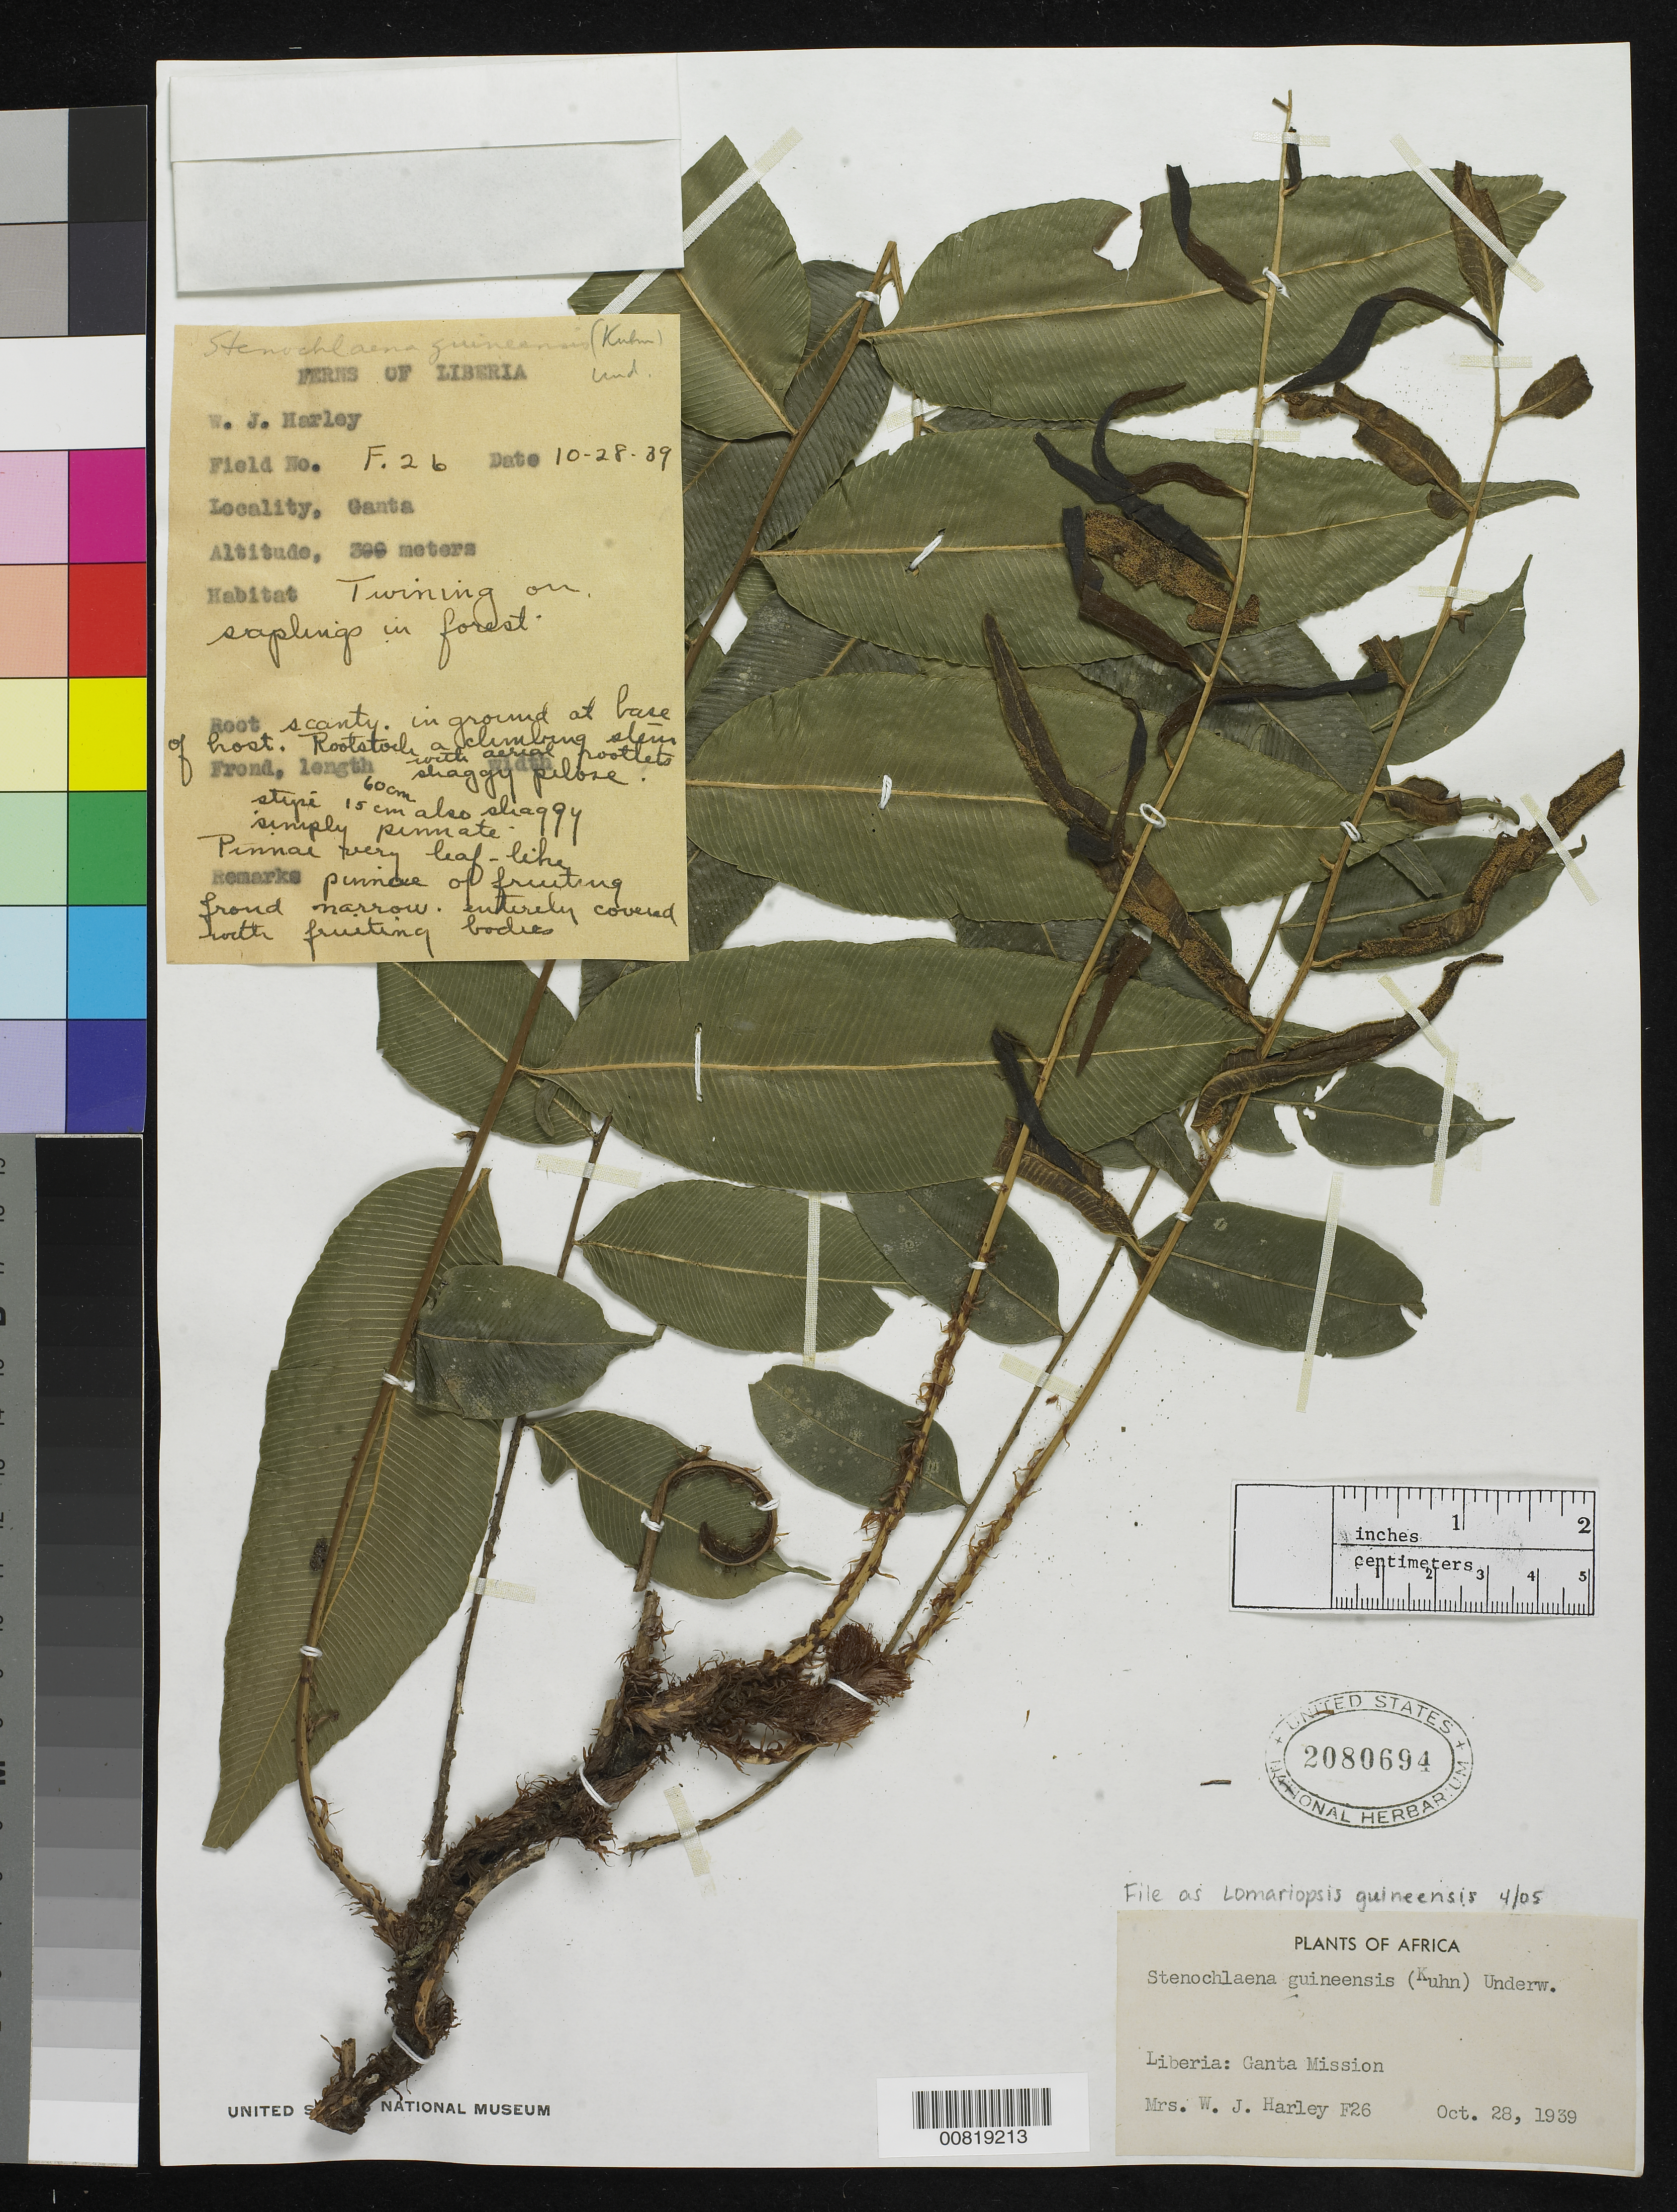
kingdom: Plantae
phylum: Tracheophyta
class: Polypodiopsida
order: Polypodiales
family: Lomariopsidaceae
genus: Lomariopsis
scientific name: Lomariopsis guineensis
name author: Holttum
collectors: W. Harley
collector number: F 26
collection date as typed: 28 Oct 1939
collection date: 1939-10-28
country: Liberia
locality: Ganta Mission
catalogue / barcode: US 2080694